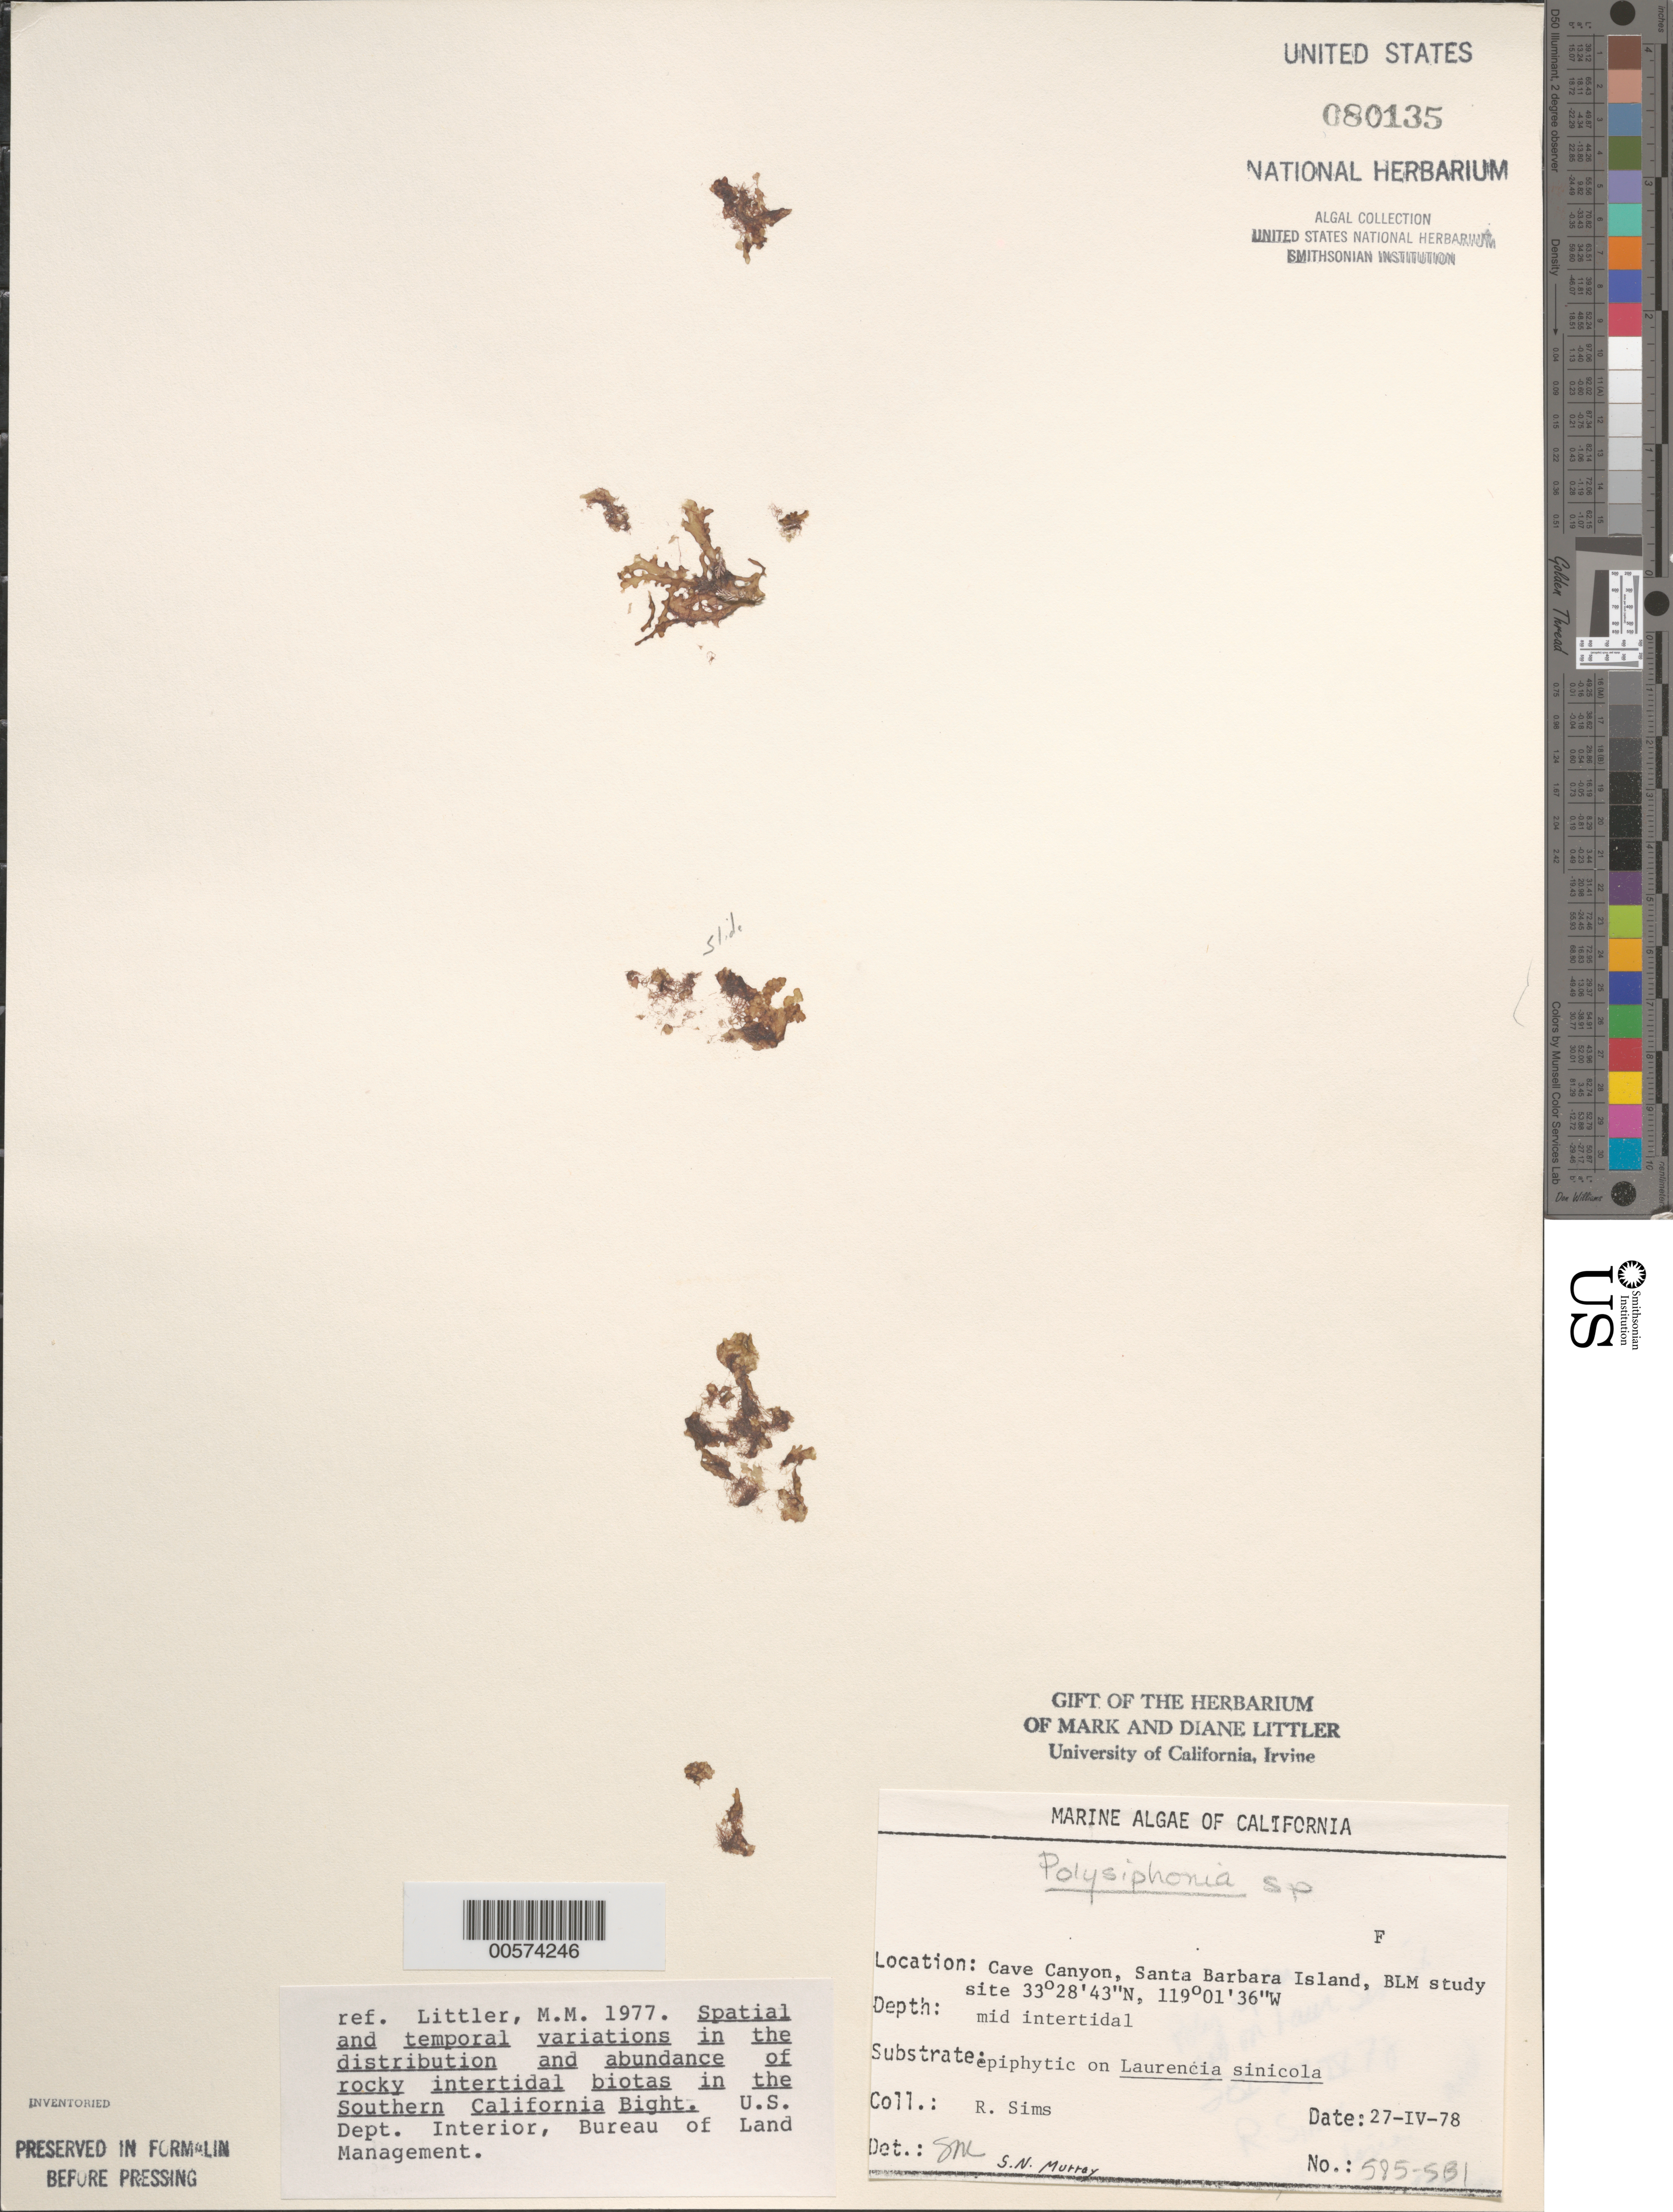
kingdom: Plantae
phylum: Rhodophyta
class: Florideophyceae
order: Ceramiales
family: Rhodomelaceae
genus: Polysiphonia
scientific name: Polysiphonia sp.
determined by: Murray, S. N.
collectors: R. H. Sims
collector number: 585-SBI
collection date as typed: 27 Apr 1978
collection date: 1978-04-27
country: United States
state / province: California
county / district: Santa Barbara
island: Santa Barbara Island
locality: Cave Canyon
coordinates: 33 28' 43" N, 119 01' 36" W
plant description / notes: BLM-SOCALBIGHT Rocky Intertidal Survey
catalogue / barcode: US 80135